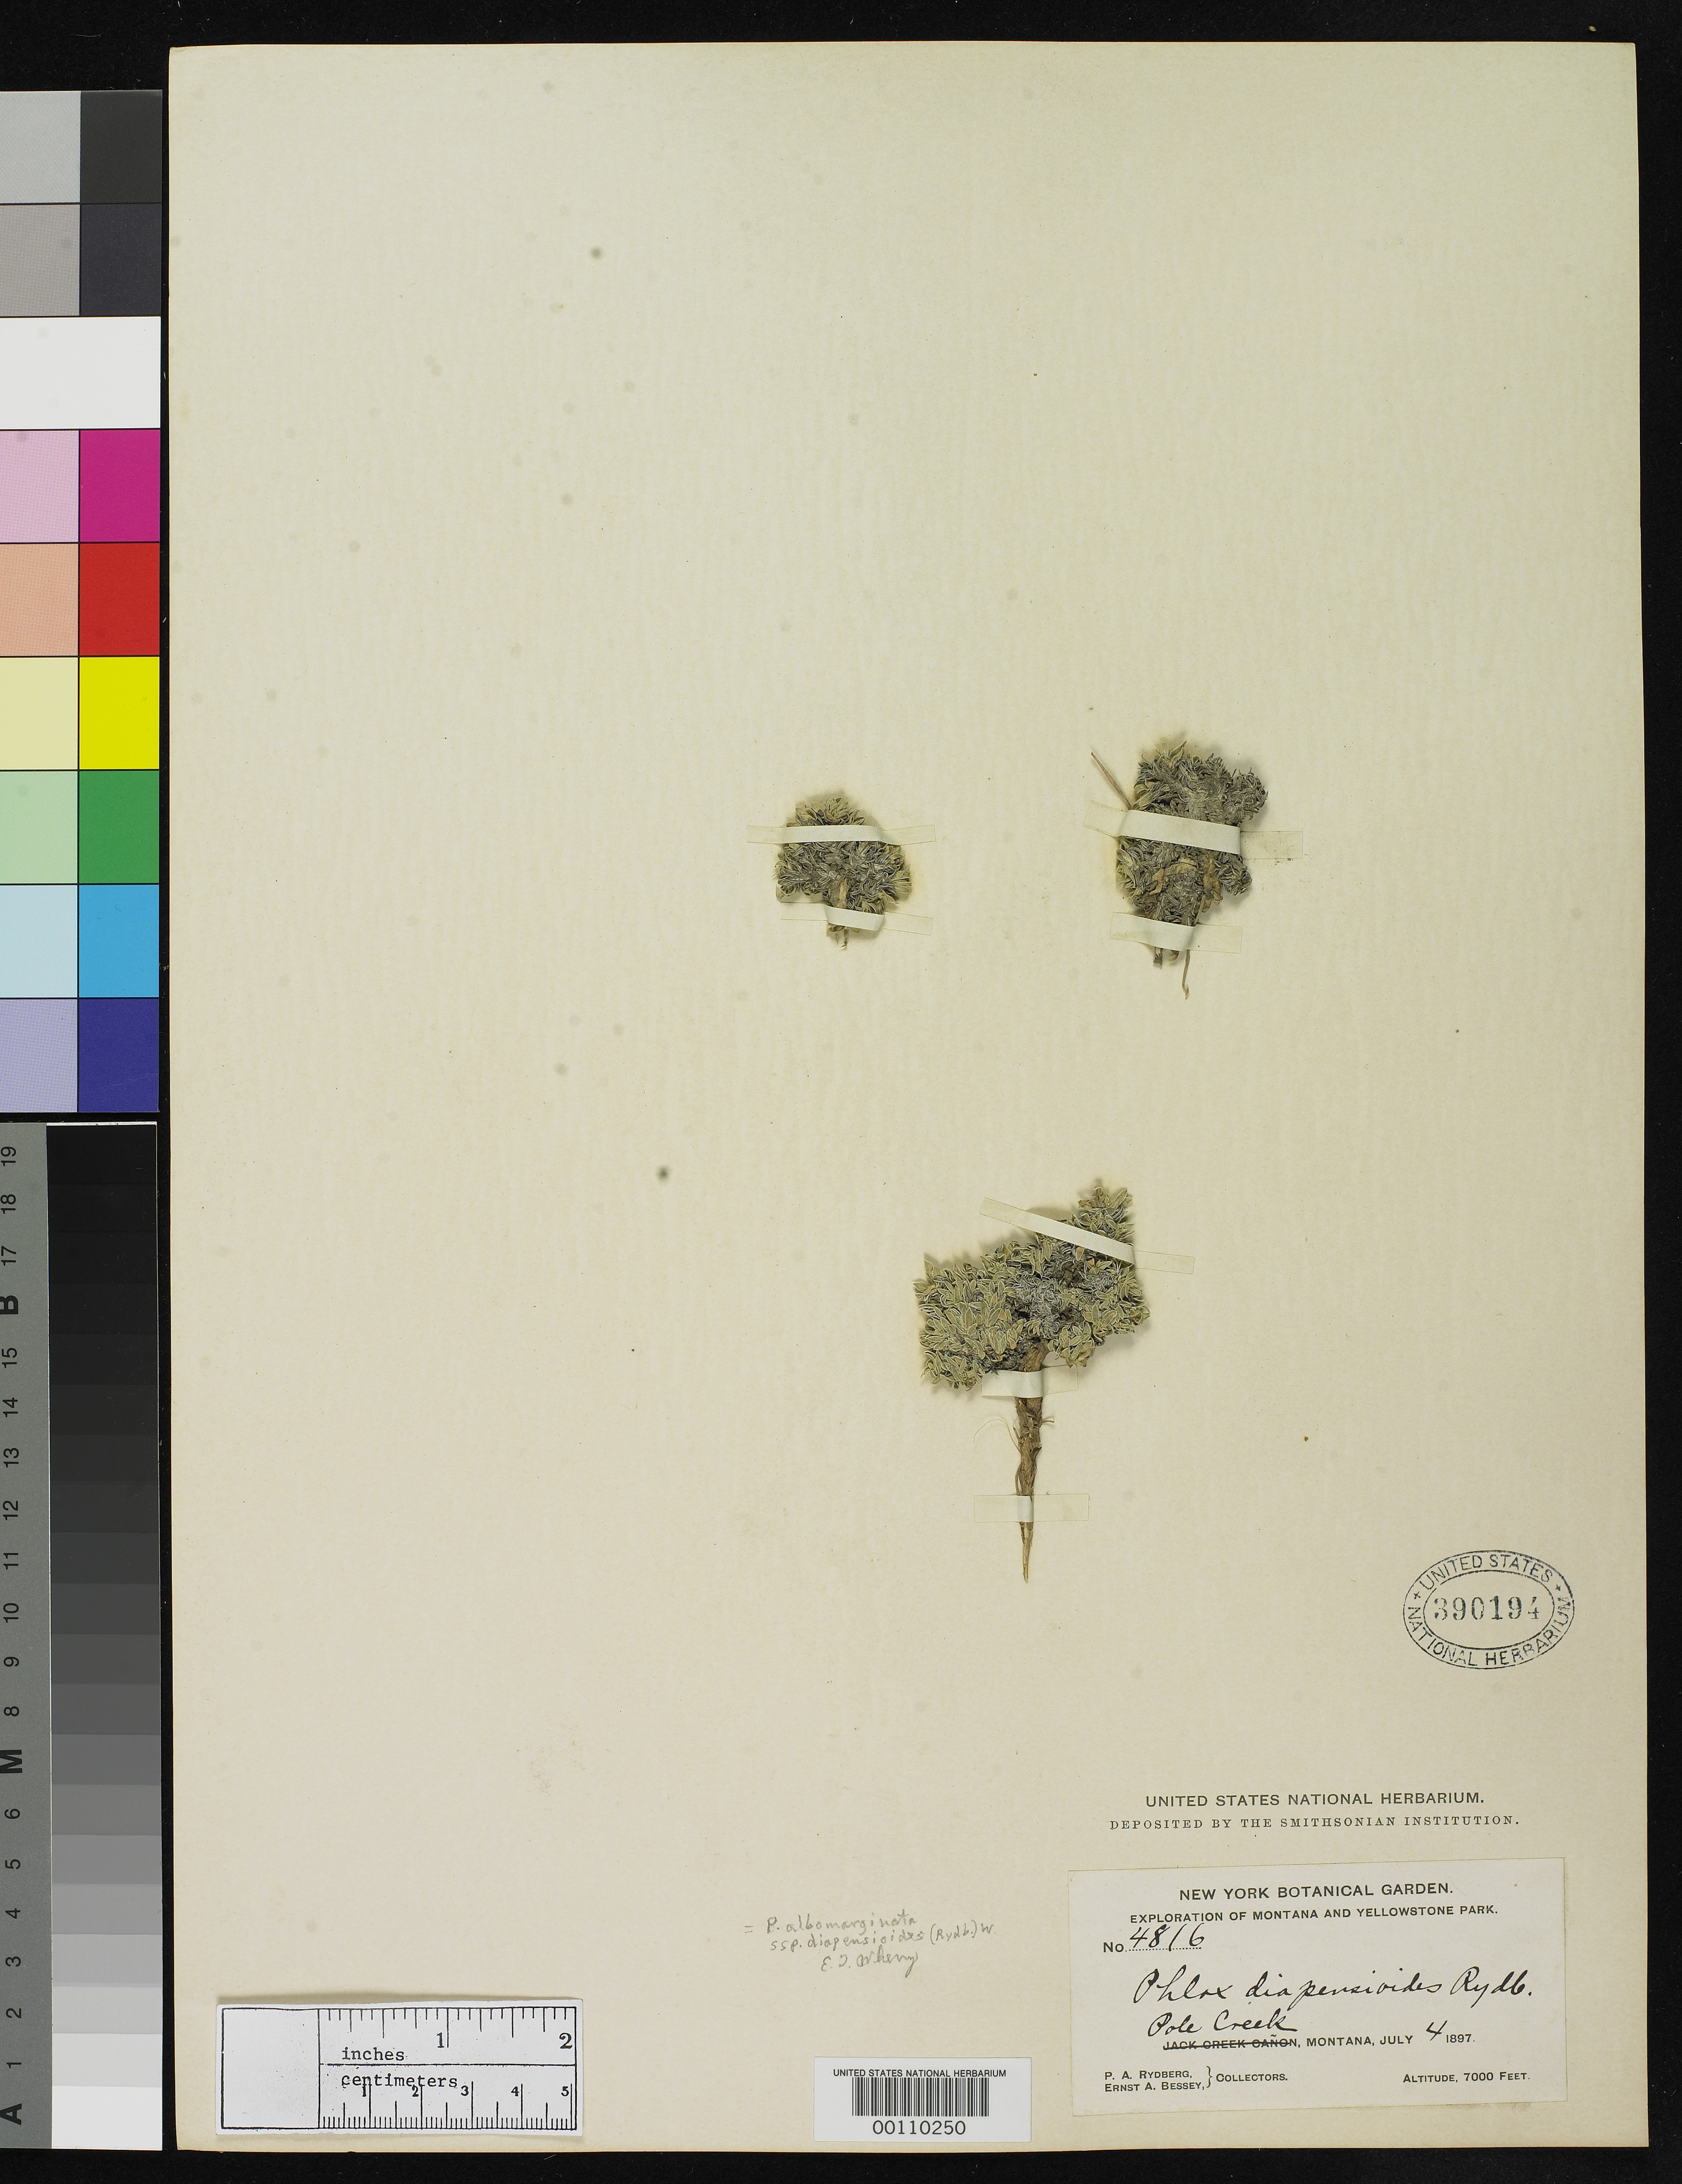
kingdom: Plantae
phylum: Tracheophyta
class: Magnoliopsida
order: Ericales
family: Polemoniaceae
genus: Phlox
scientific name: Phlox diapensioides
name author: Rydb.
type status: Isosyntype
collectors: P. A. Rydberg & E. Bessey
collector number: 4816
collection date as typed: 04 Jul 1897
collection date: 1897-07-04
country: United States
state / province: Montana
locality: Pole Creek.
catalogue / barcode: US 390194